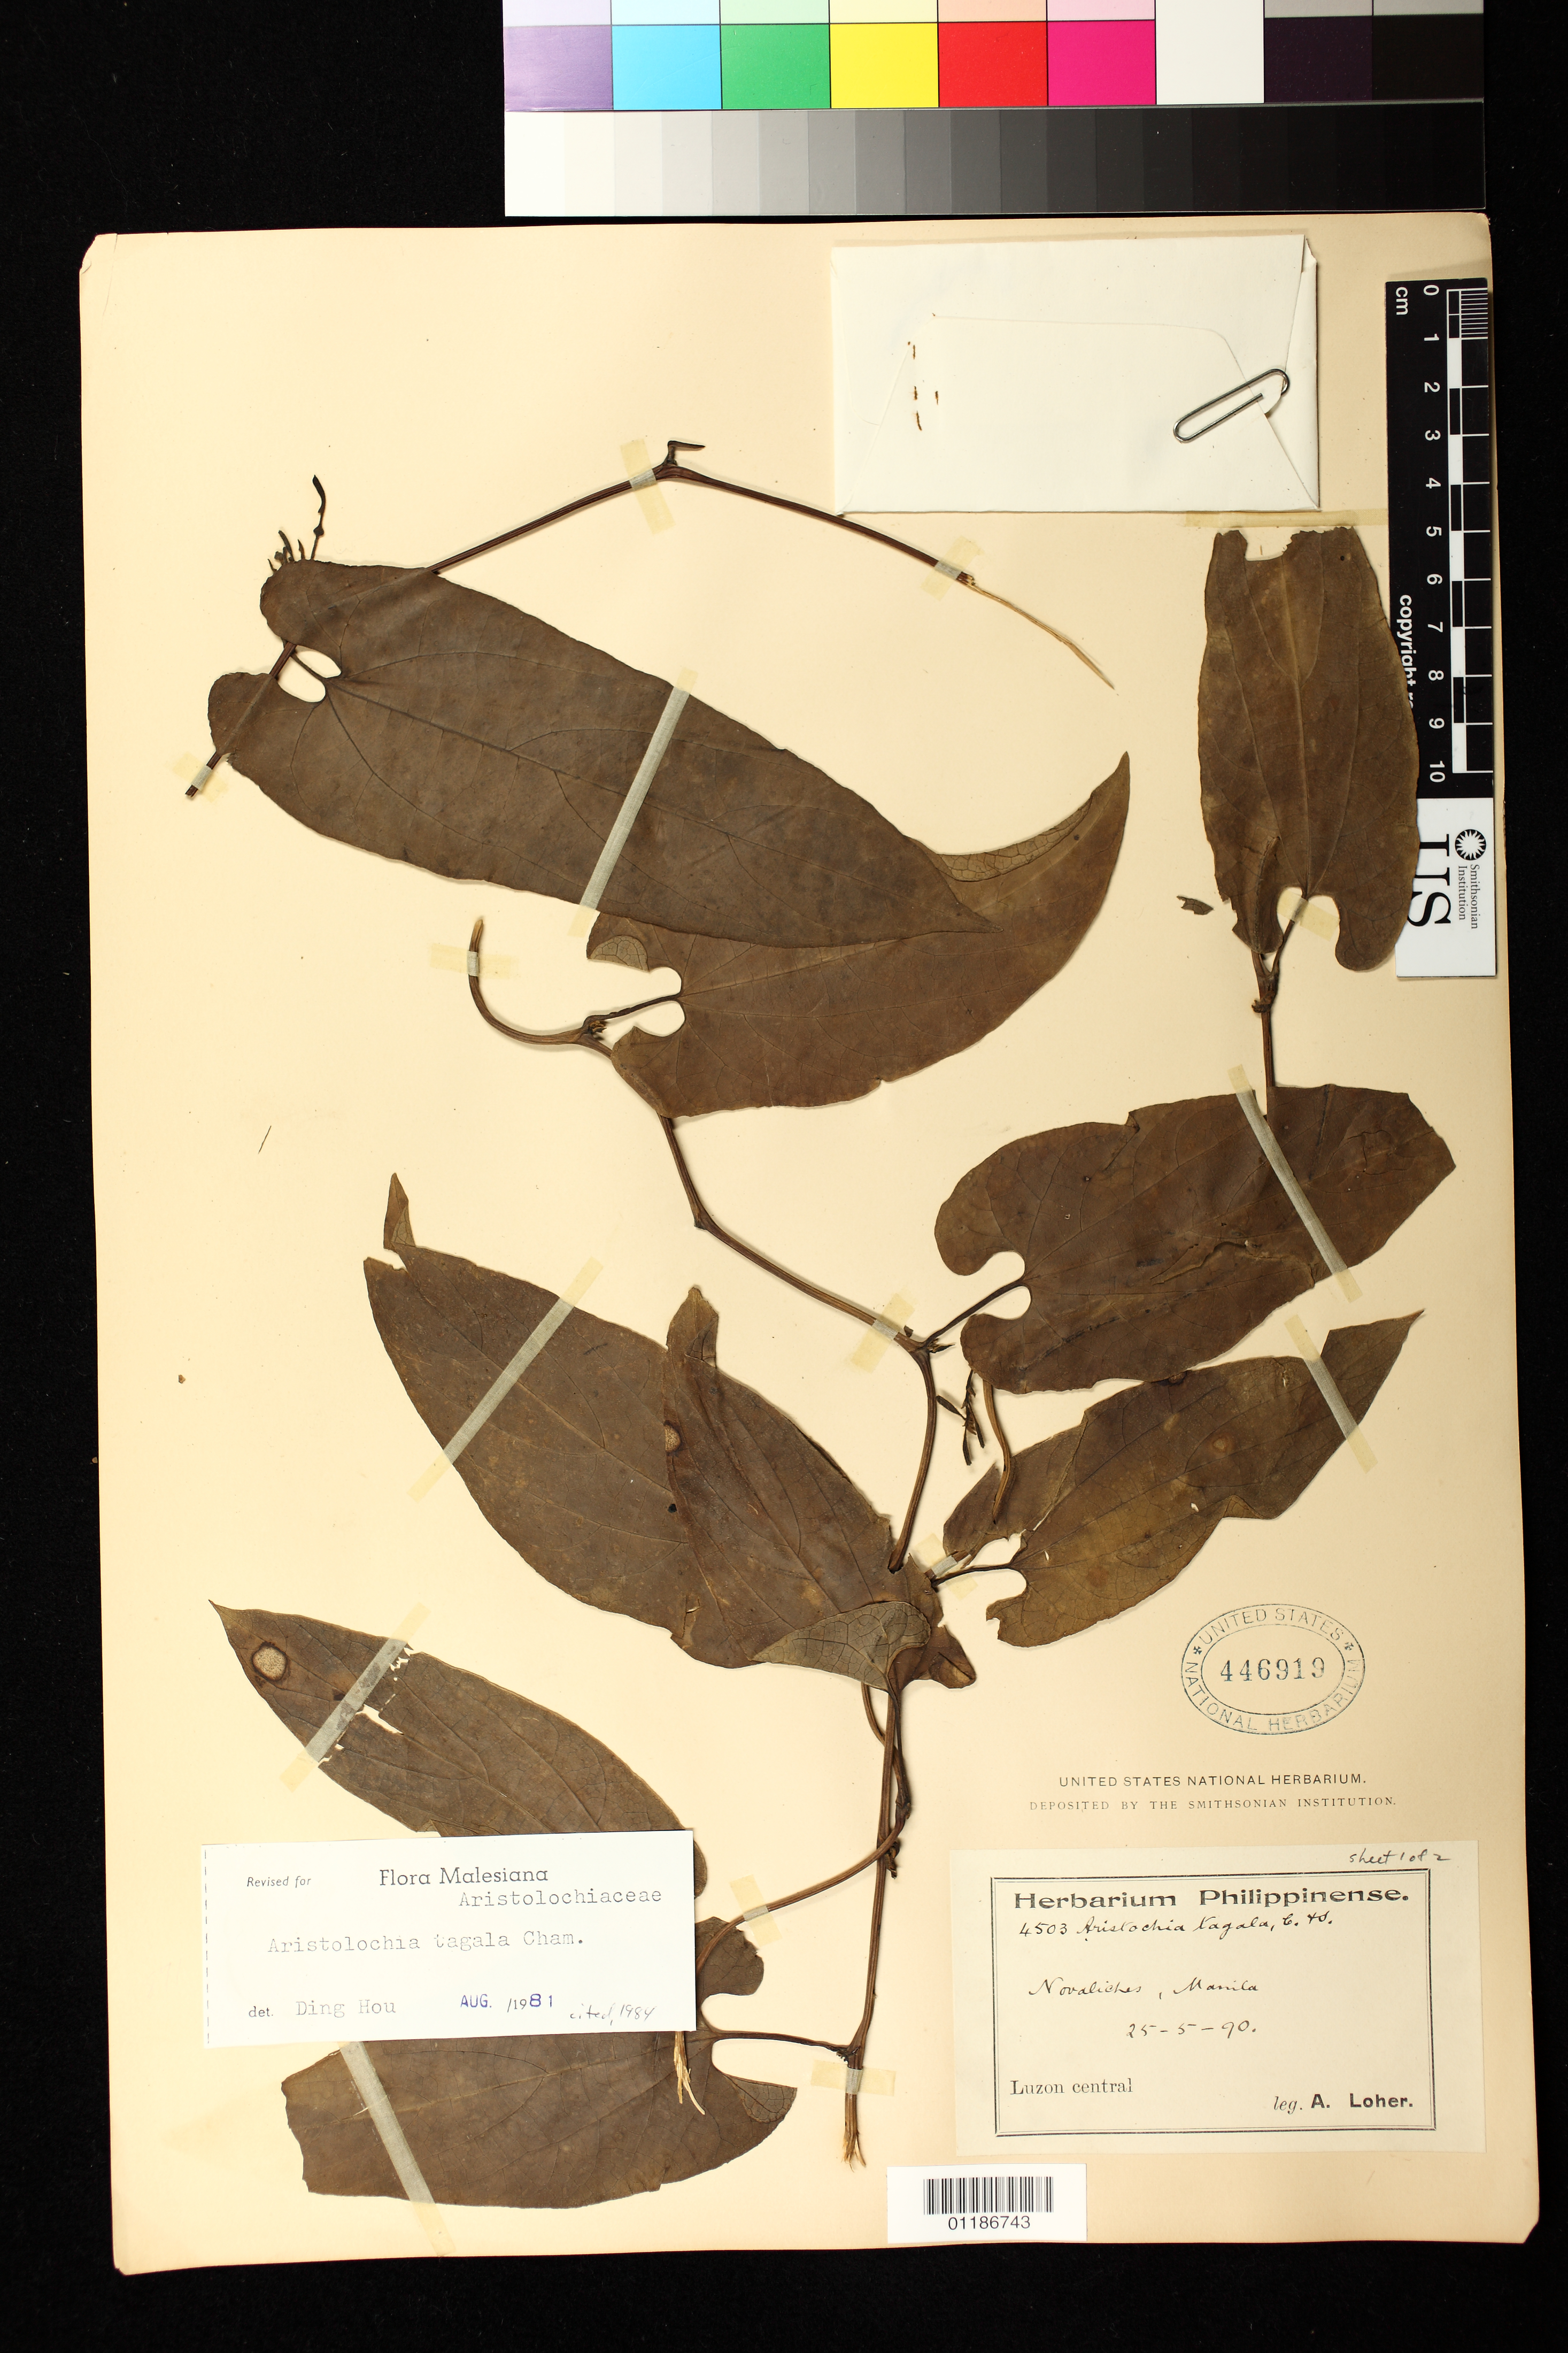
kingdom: Plantae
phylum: Tracheophyta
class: Magnoliopsida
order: Piperales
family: Aristolochiaceae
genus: Aristolochia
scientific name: Aristolochia tagala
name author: Cham.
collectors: A. Loher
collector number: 4503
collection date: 1890-05-25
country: Philippines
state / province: Calabarzon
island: Luzon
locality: Novaliches, Manila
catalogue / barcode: US 446919